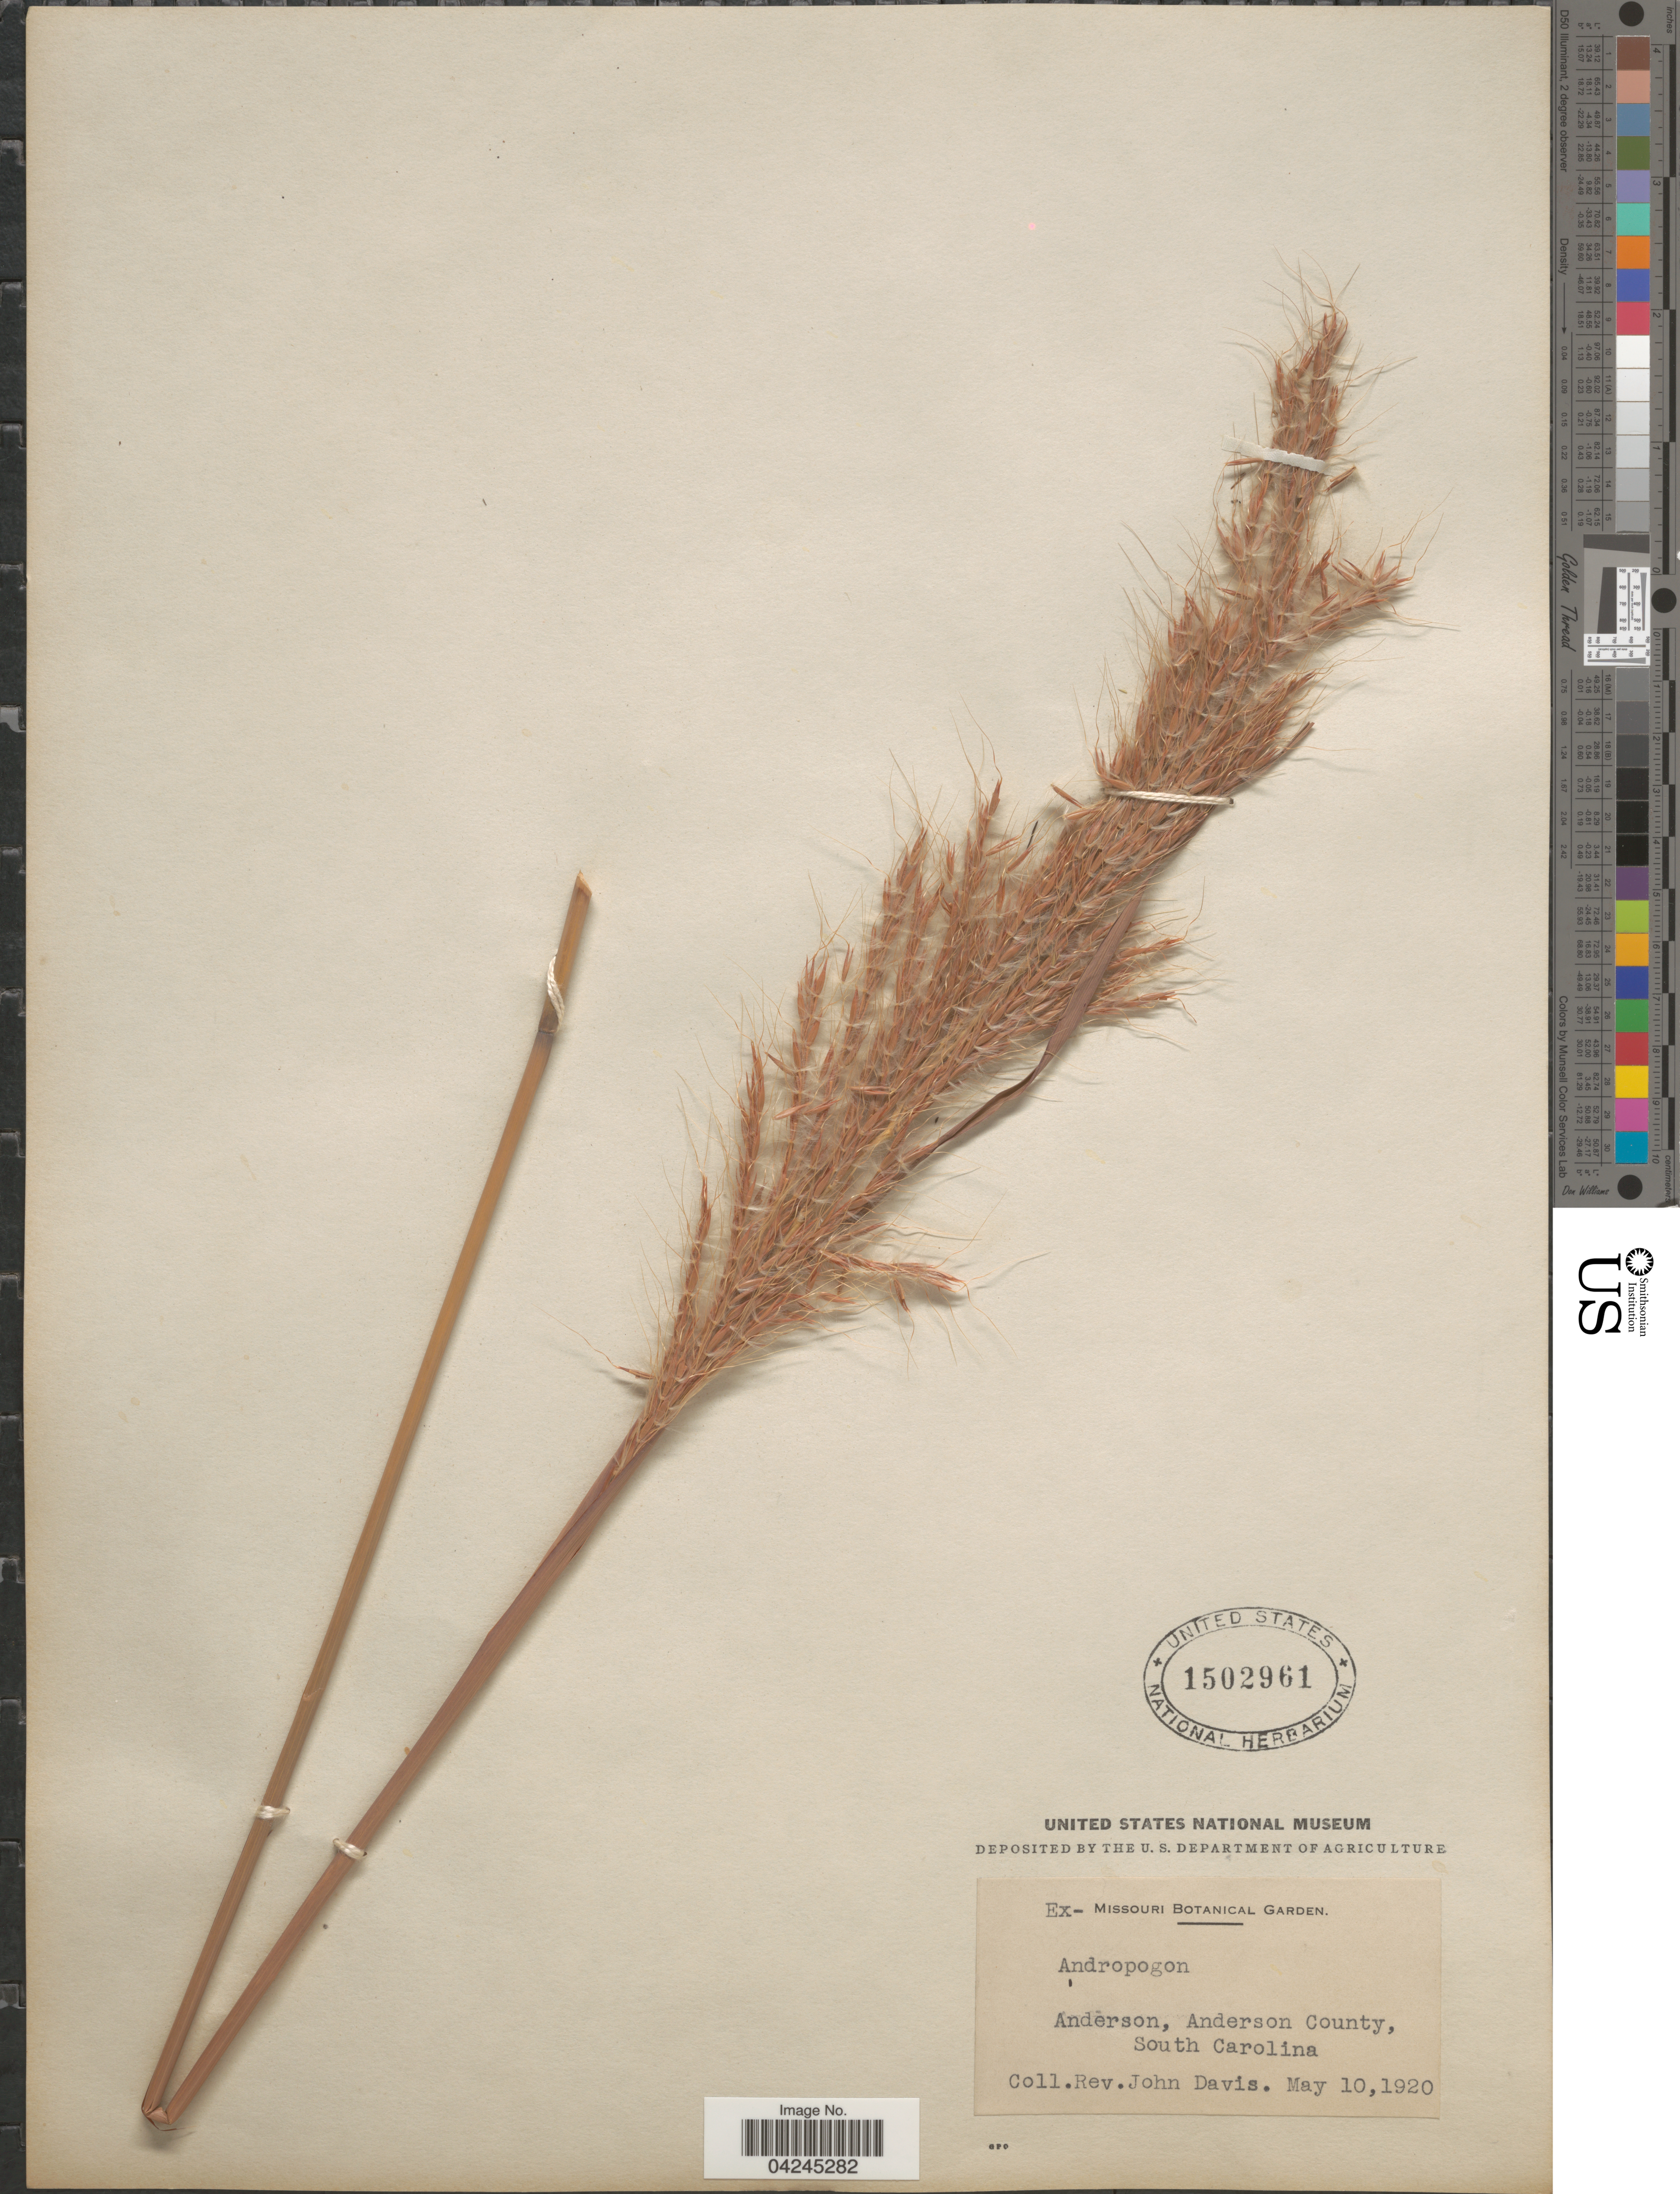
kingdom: Plantae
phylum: Tracheophyta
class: Liliopsida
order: Poales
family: Poaceae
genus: Erianthus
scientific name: Erianthus sp.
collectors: J. Davis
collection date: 1920-05-10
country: United States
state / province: South Carolina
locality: Anderson, Anderson County.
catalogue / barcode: US 1502961